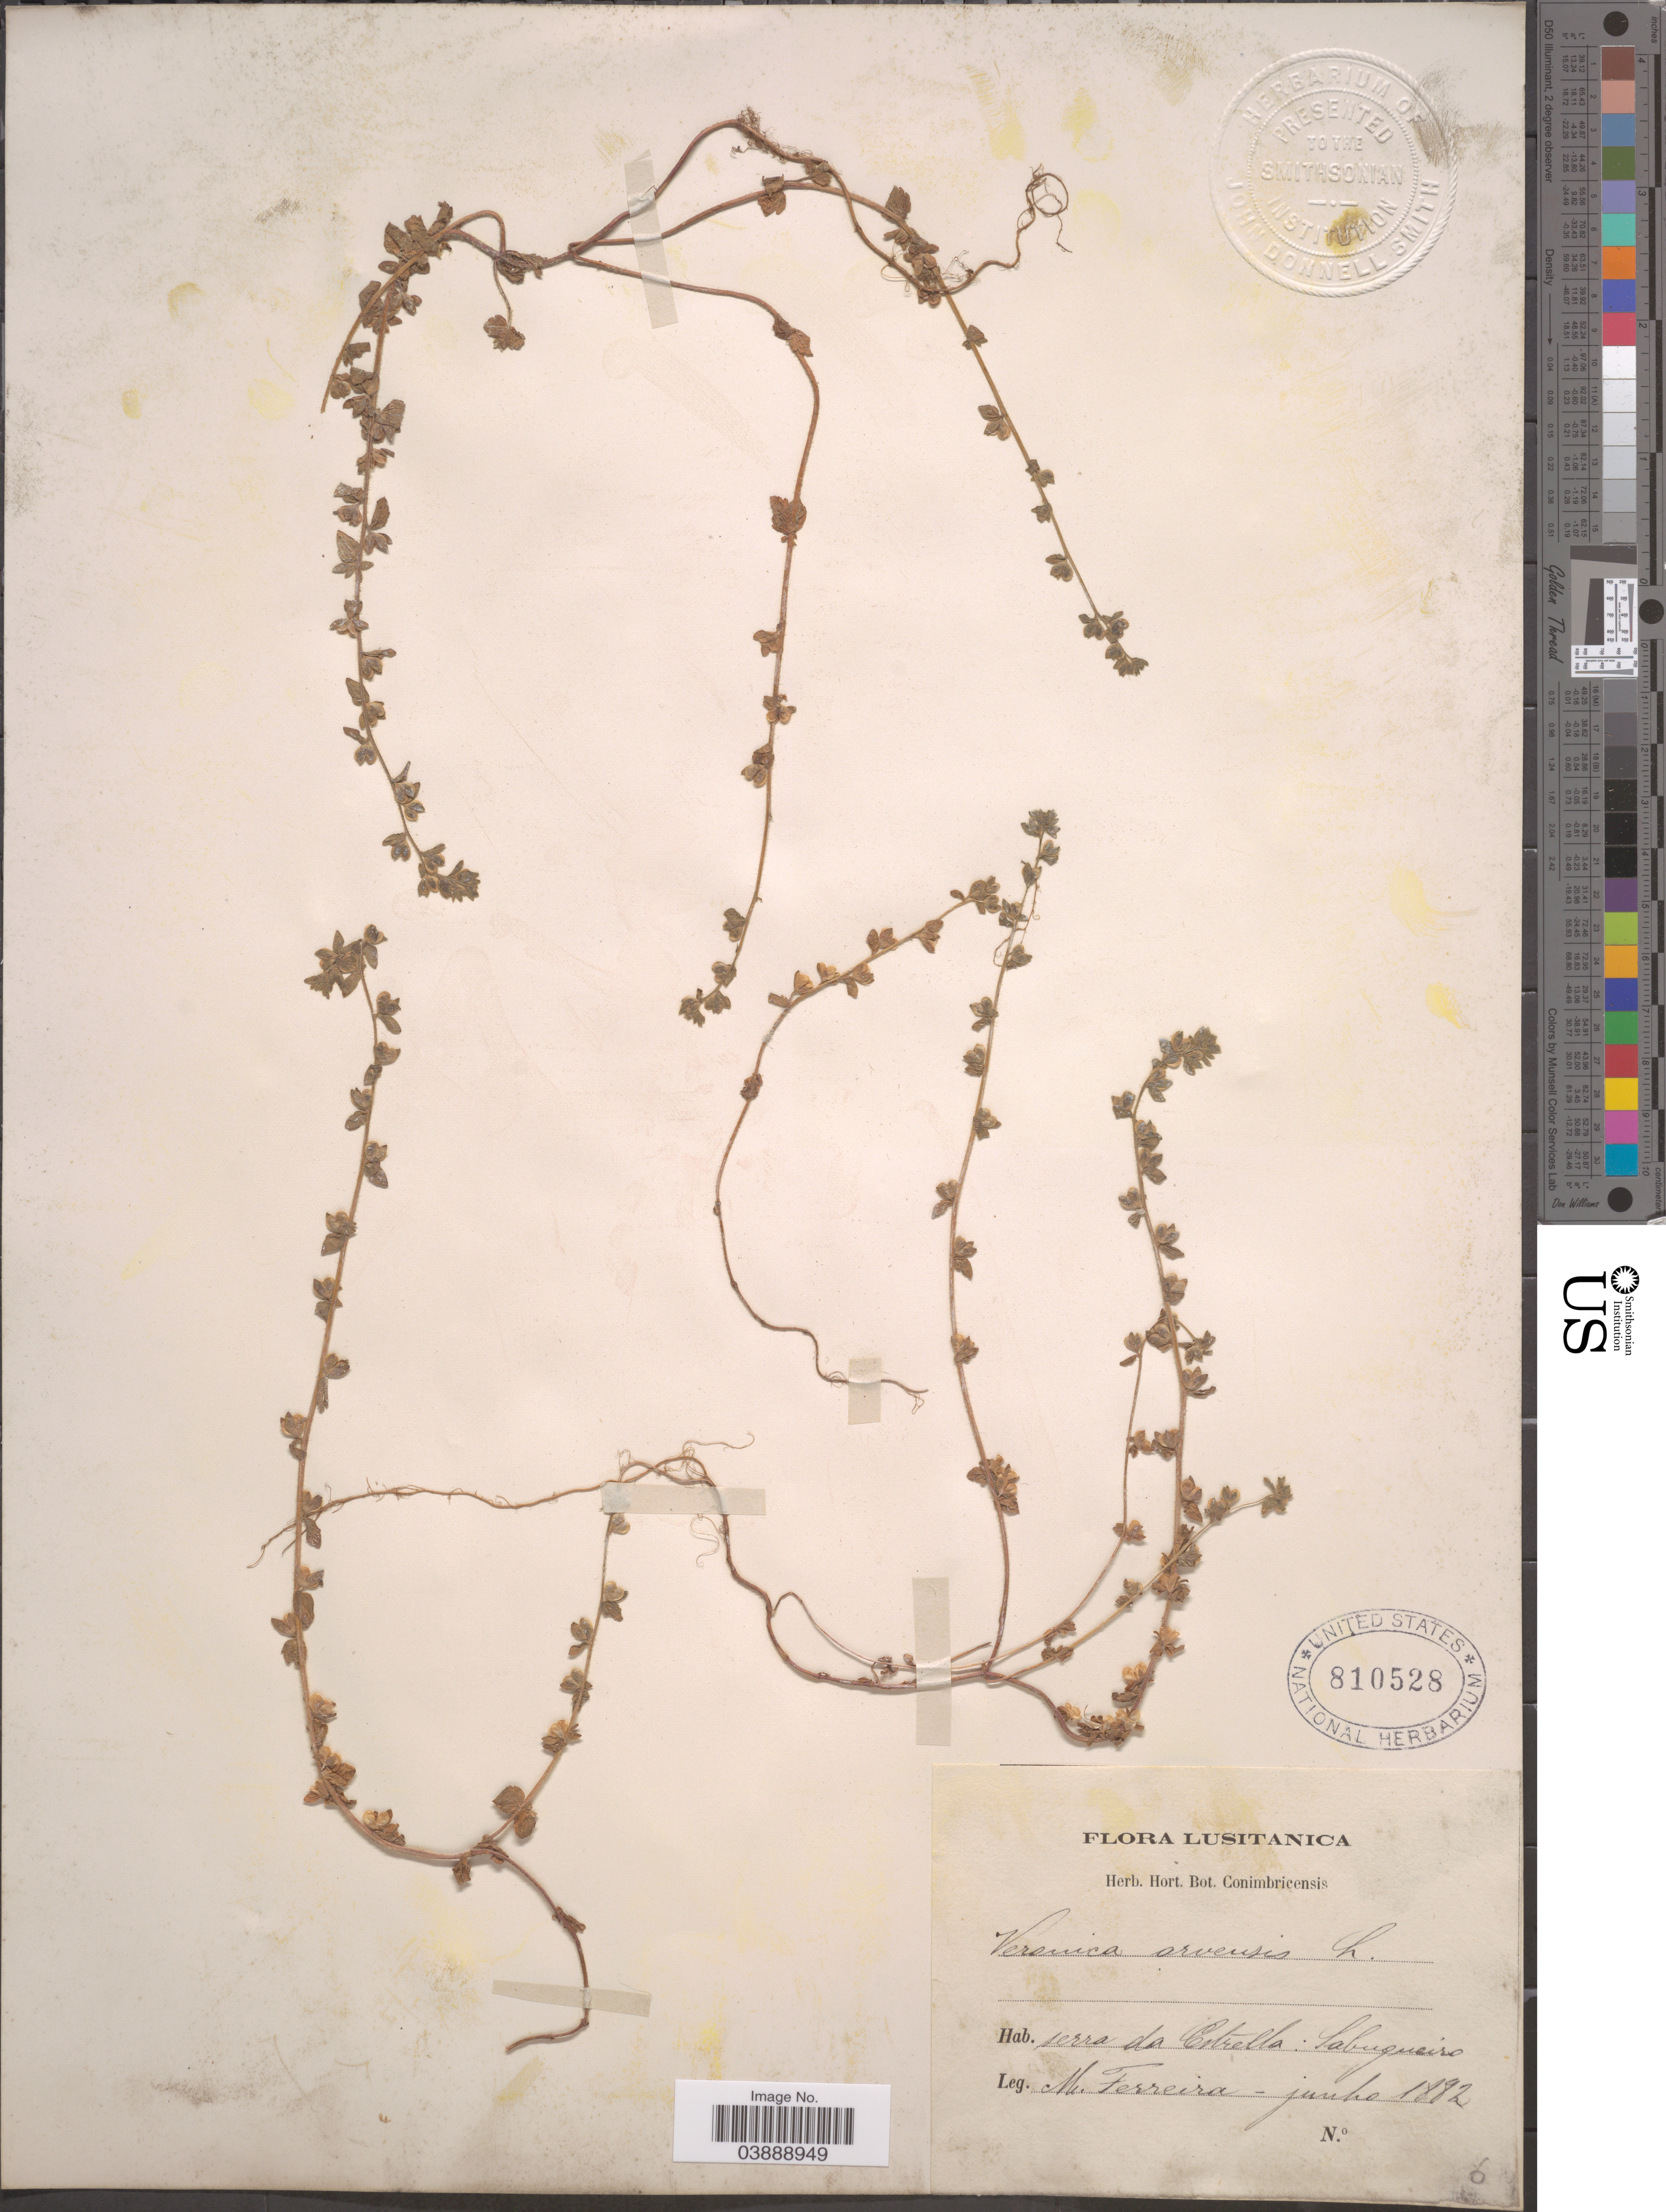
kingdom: Plantae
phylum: Tracheophyta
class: Magnoliopsida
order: Lamiales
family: Plantaginaceae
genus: Veronica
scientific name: Veronica arvensis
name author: L.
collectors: M. Ferreira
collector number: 6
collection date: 1882-06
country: Portugal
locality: Lusitanica. Cerra da Estrella: Sabuqueiro. [interpreted]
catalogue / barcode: US 810528